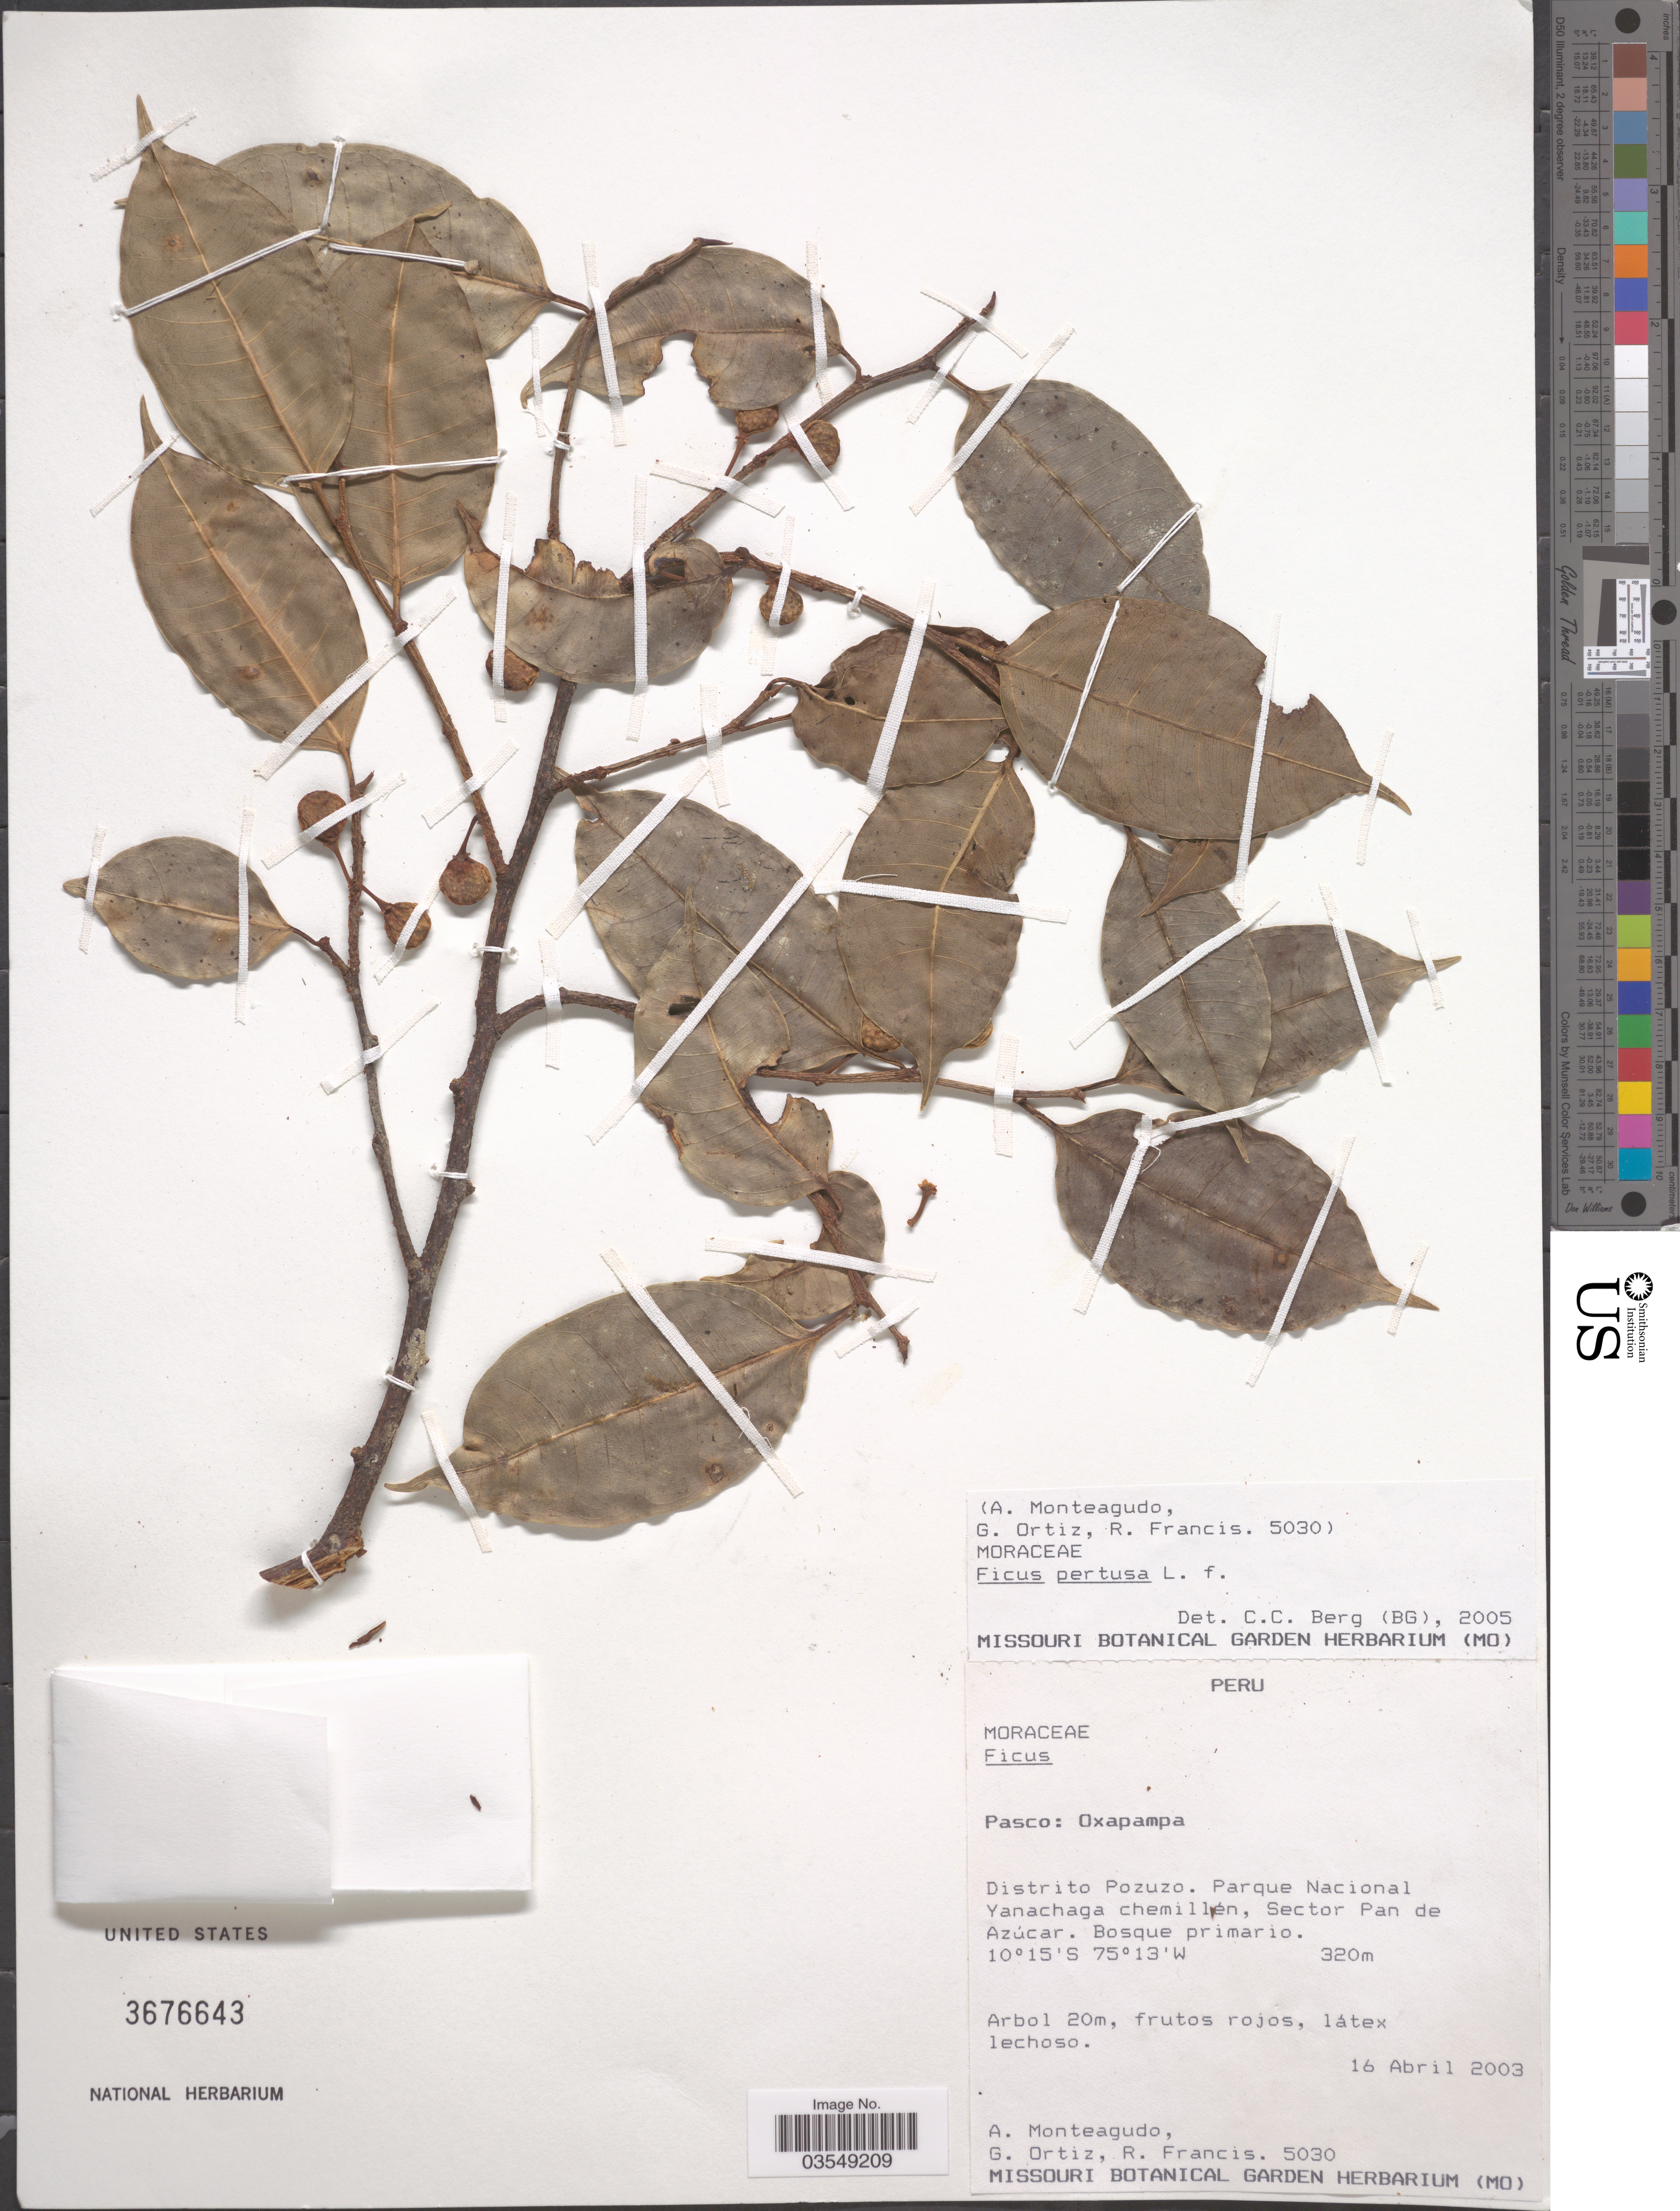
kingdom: Plantae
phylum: Tracheophyta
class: Magnoliopsida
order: Rosales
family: Moraceae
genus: Ficus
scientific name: Ficus pertusa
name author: L. f.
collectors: A. Monteagudo, G. Ortiz & R. Francis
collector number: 5030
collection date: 2003-04-16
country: Peru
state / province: Pasco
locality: Oxapampa. Distrito Pozuzo. Parque Nacional Yanachaga chemillén, Sector Pan de Azúcar.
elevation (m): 320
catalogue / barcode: US 3676643